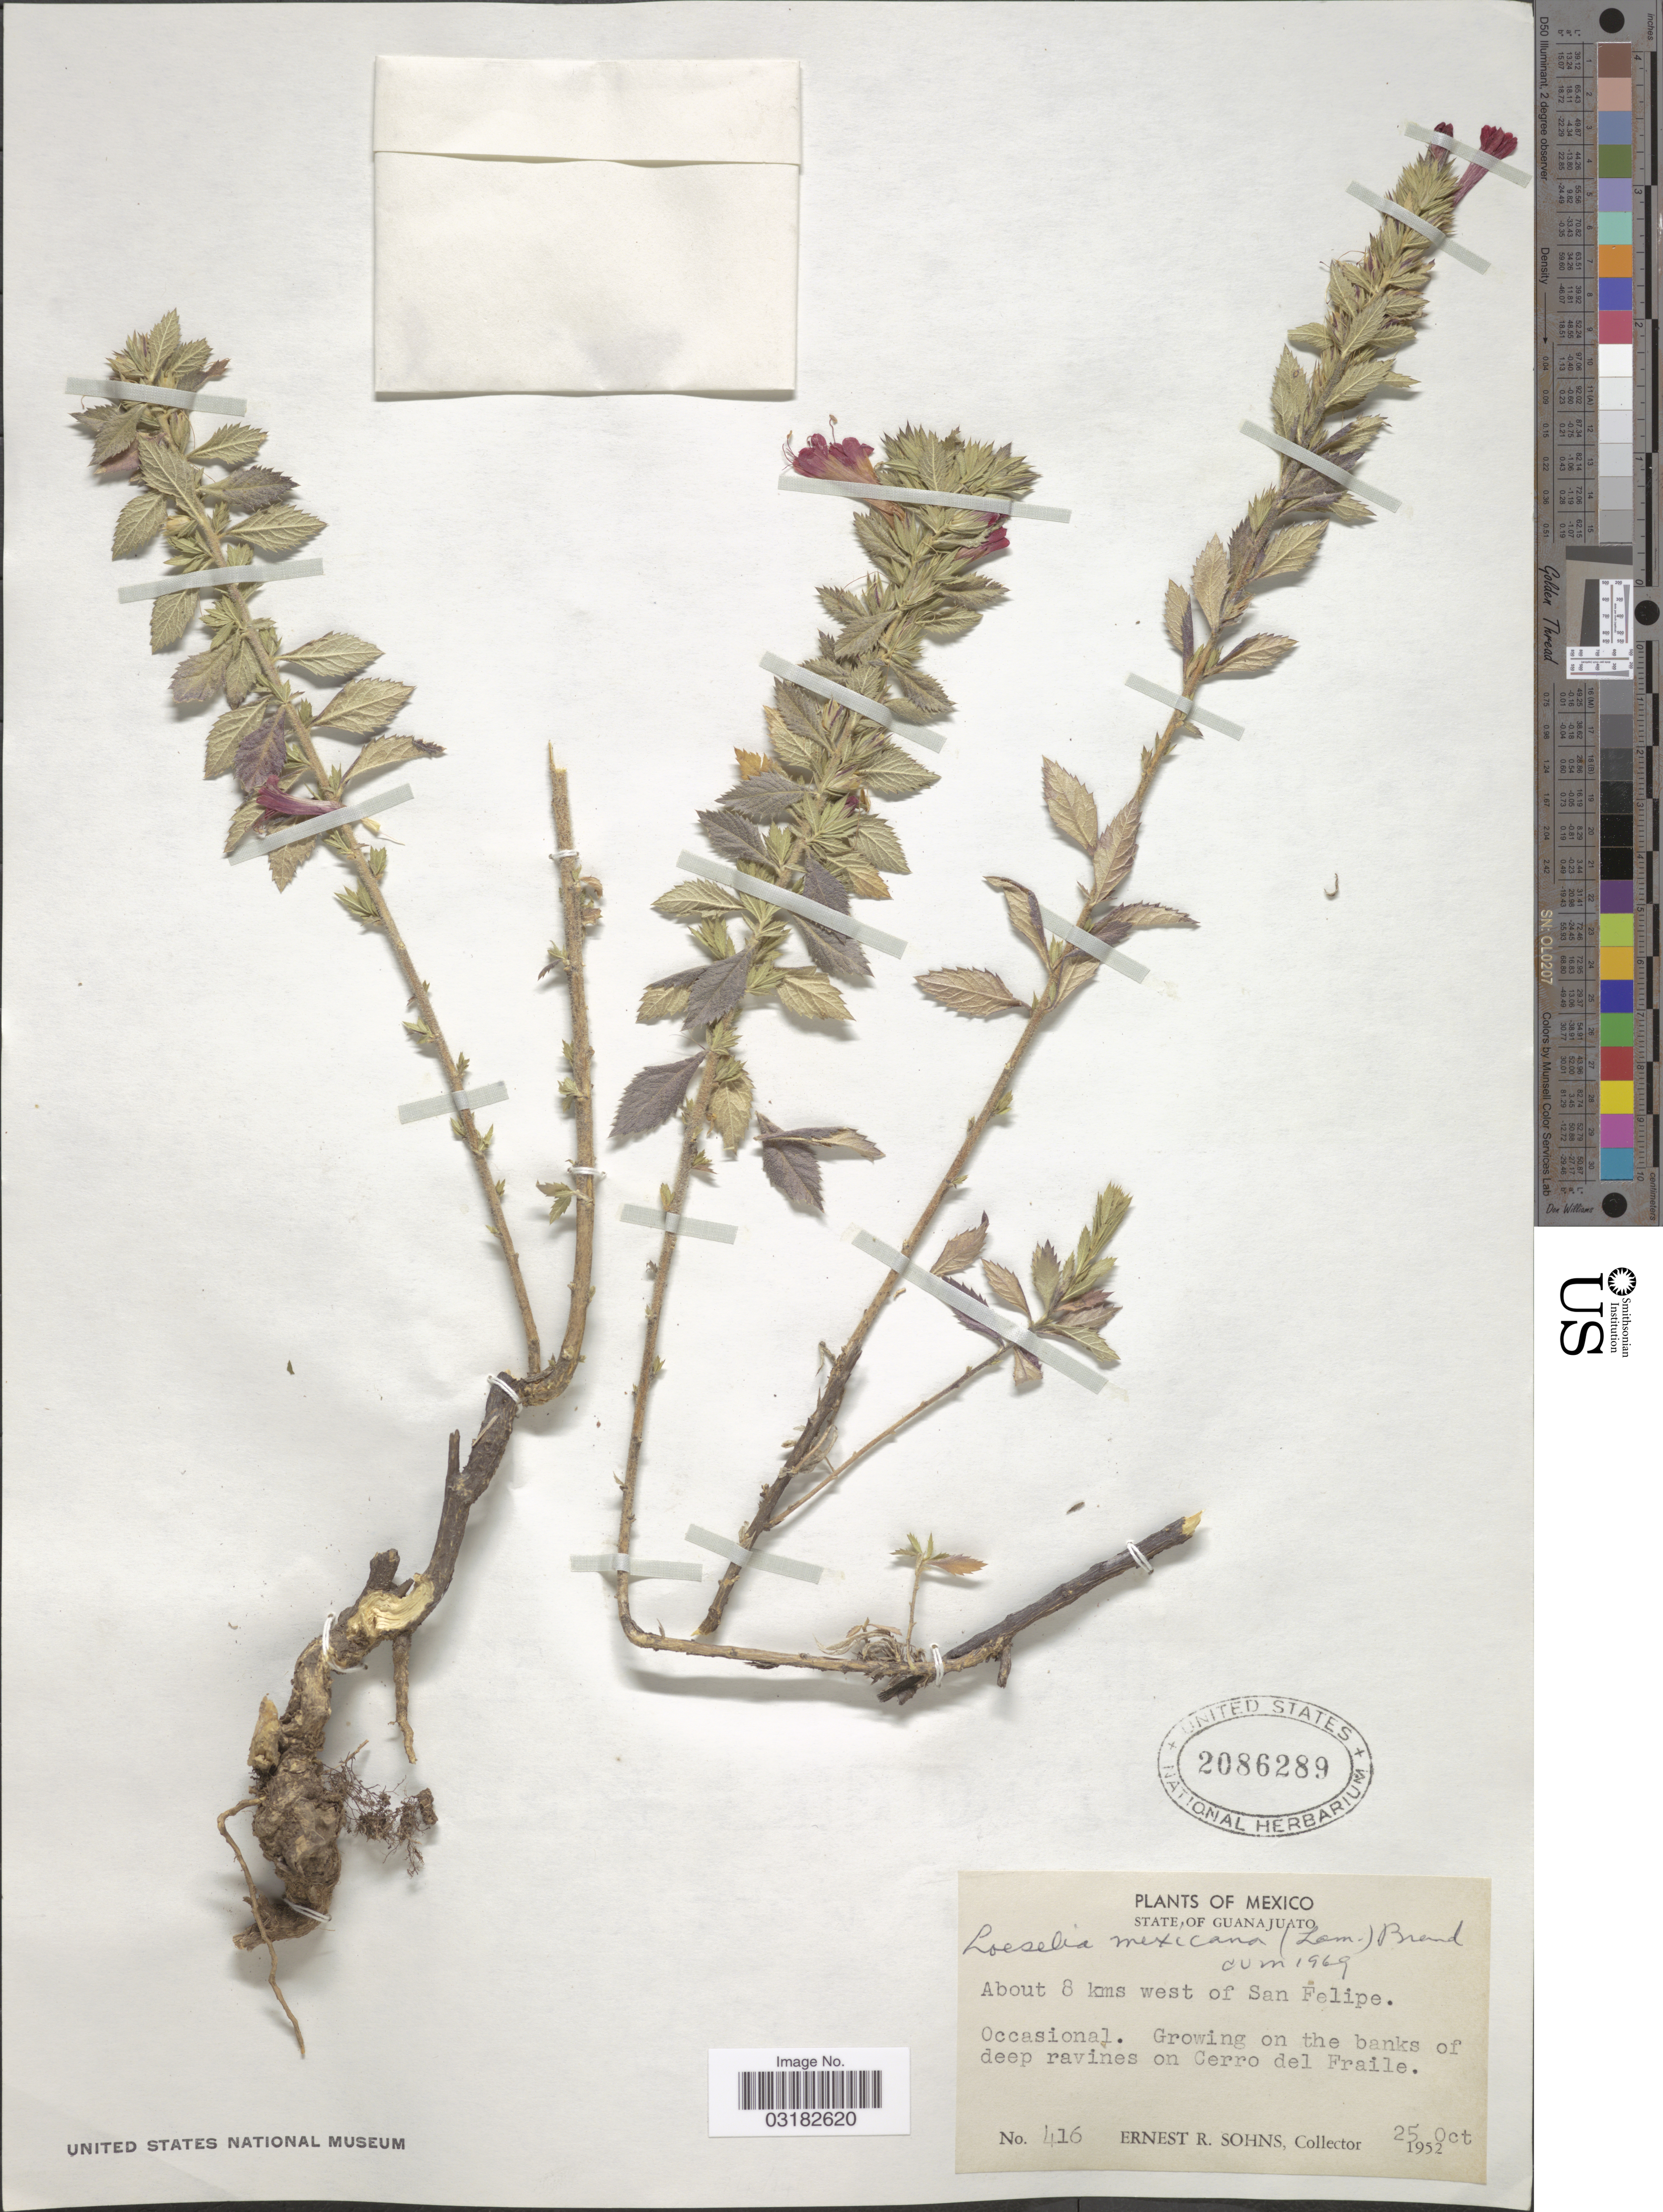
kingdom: Plantae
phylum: Tracheophyta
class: Magnoliopsida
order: Ericales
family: Polemoniaceae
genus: Loeselia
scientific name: Loeselia mexicana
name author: (Lam.) Brand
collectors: E. R. Sohns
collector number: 416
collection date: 1952-10-25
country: Mexico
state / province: Guanajuato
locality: About 8 kms west of San Felipe. Occasional. Growing on the banks of deep ravines on Cerro del Fraile.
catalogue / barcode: US 2086289